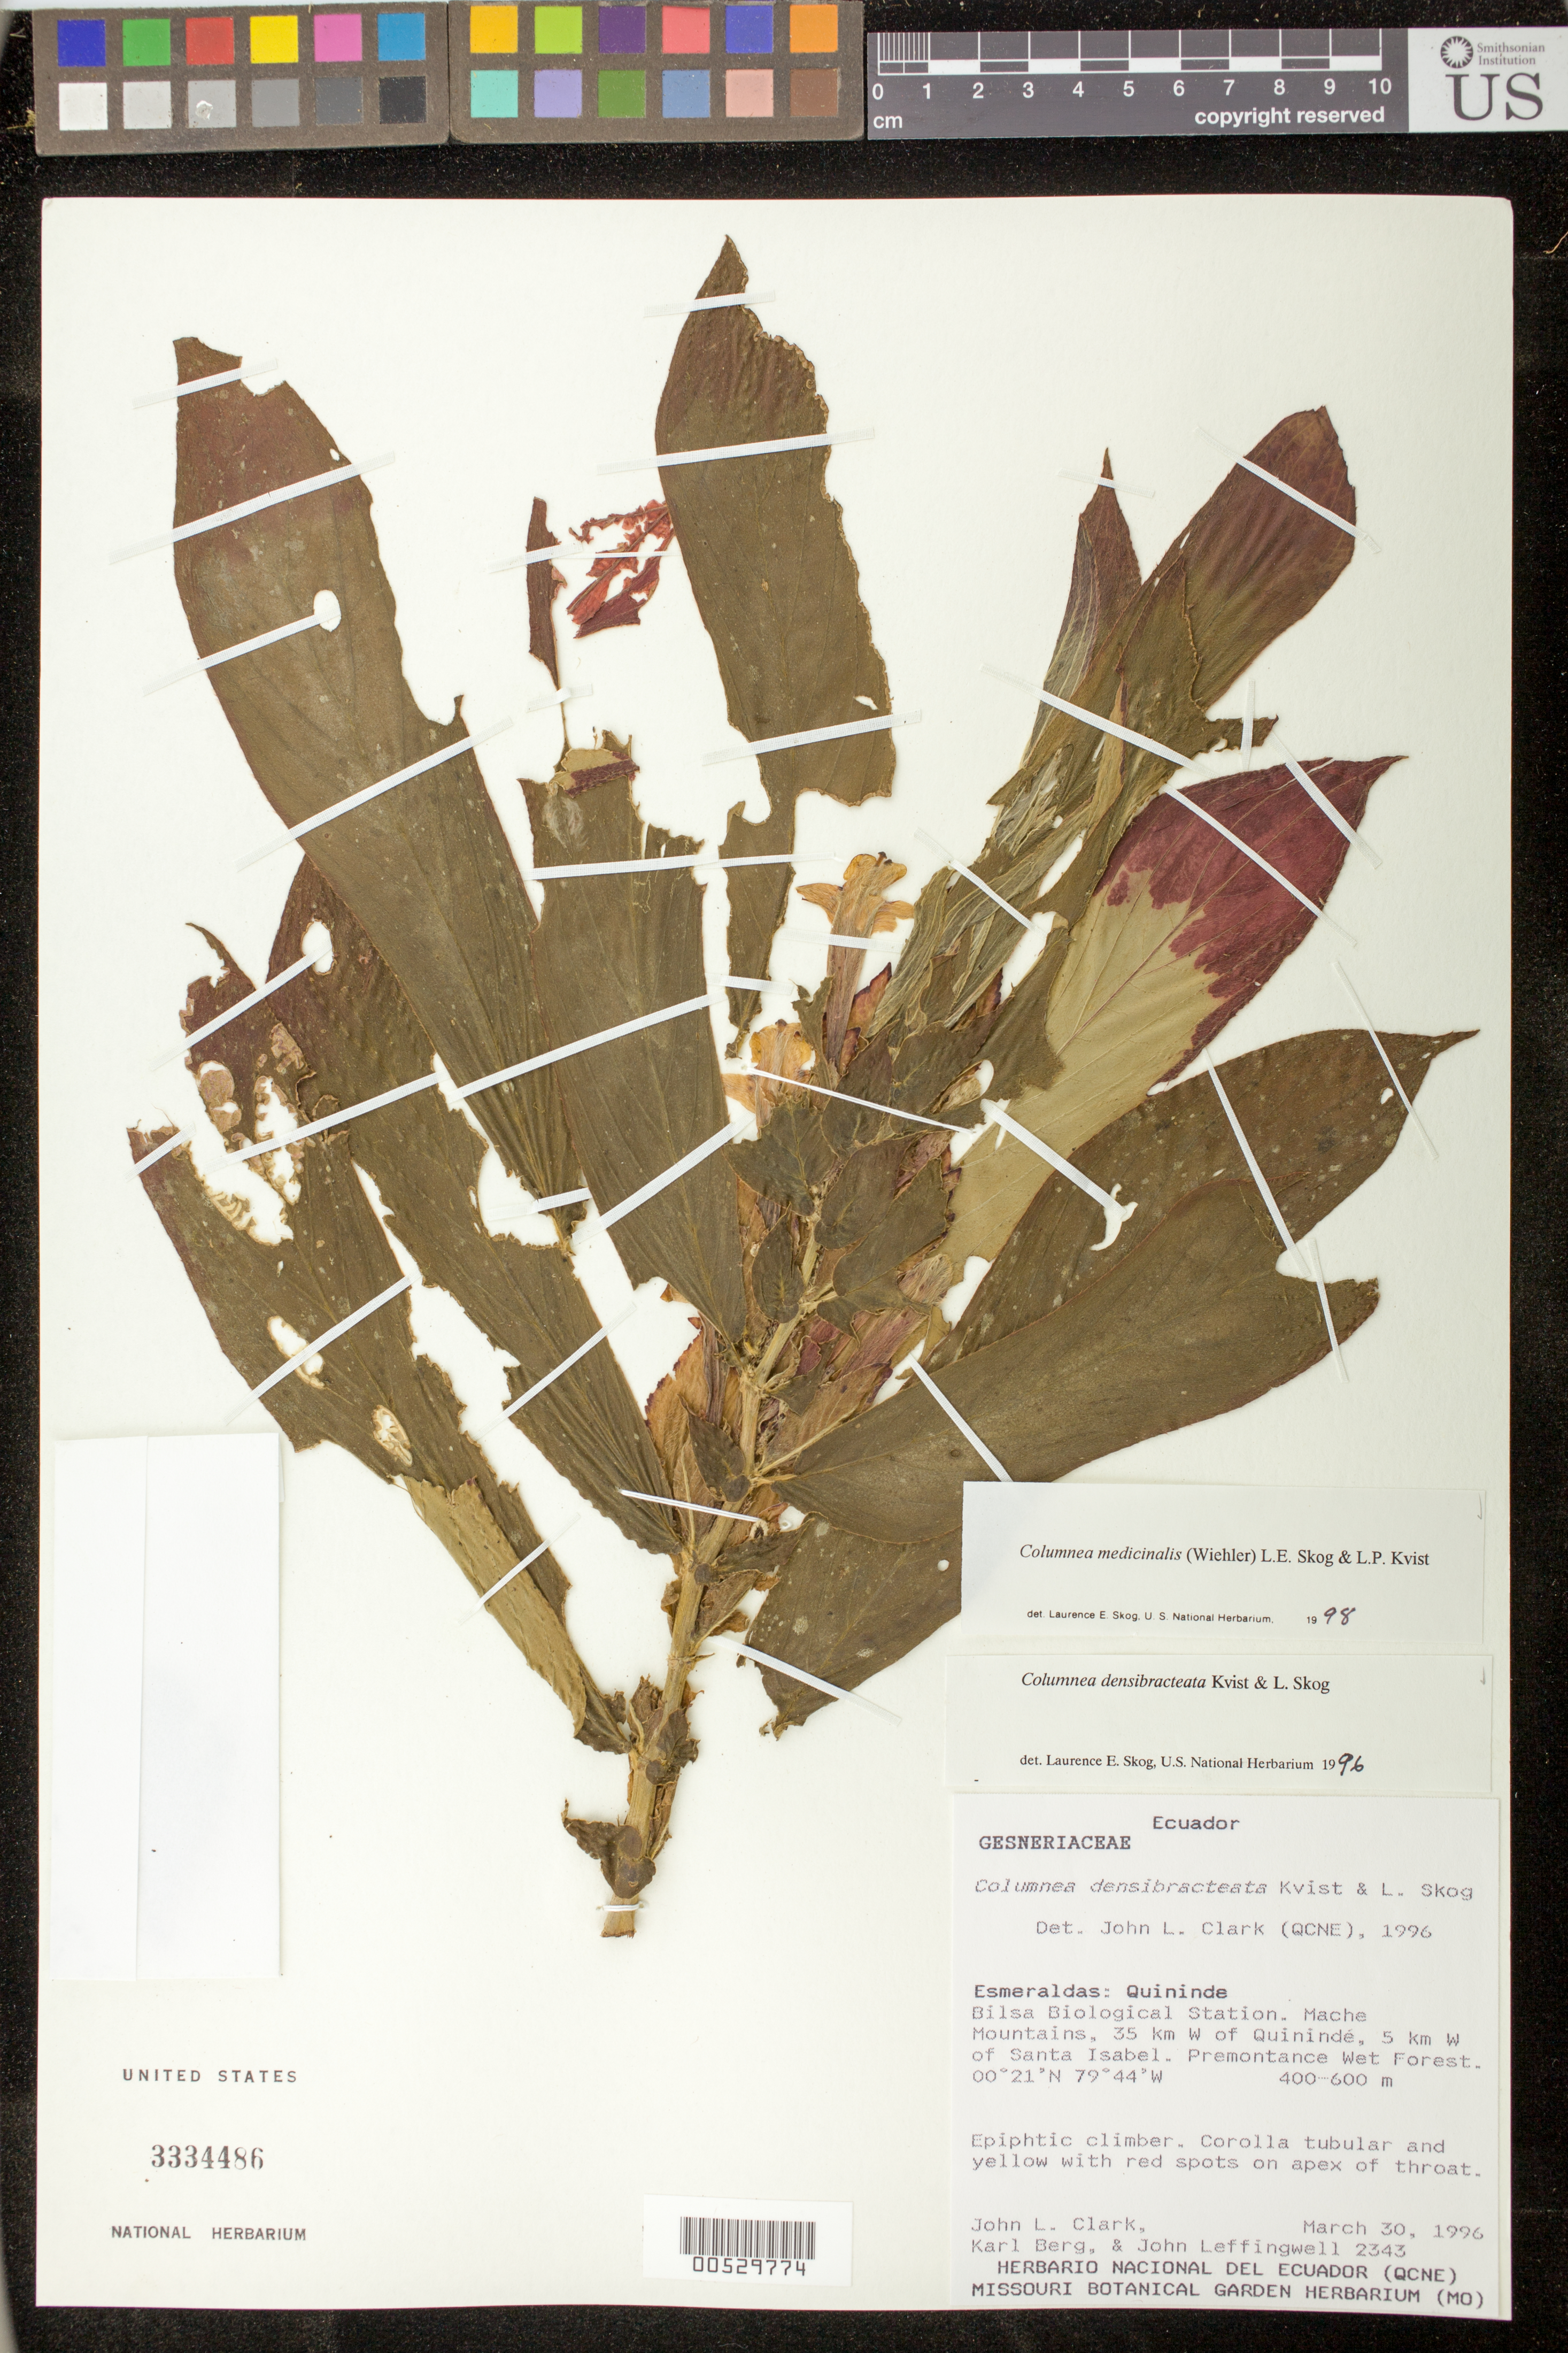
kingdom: Plantae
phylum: Tracheophyta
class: Magnoliopsida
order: Lamiales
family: Gesneriaceae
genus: Columnea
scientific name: Columnea medicinalis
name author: (Wiehler) L.E. Skog & L.P. Kvist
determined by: Skog, Laurence E.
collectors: J. L. Clark, K. Berg & J. Leffingwell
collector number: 2343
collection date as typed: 30 Mar 1996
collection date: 1996-03-30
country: Ecuador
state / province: Esmeraldas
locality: Quininde, Bilsa Biological Station, Mache Mountains, 35 km W of Quinindé, 5 km W of Santa Isabel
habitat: Premontane wet forest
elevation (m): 400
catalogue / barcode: US 3334486